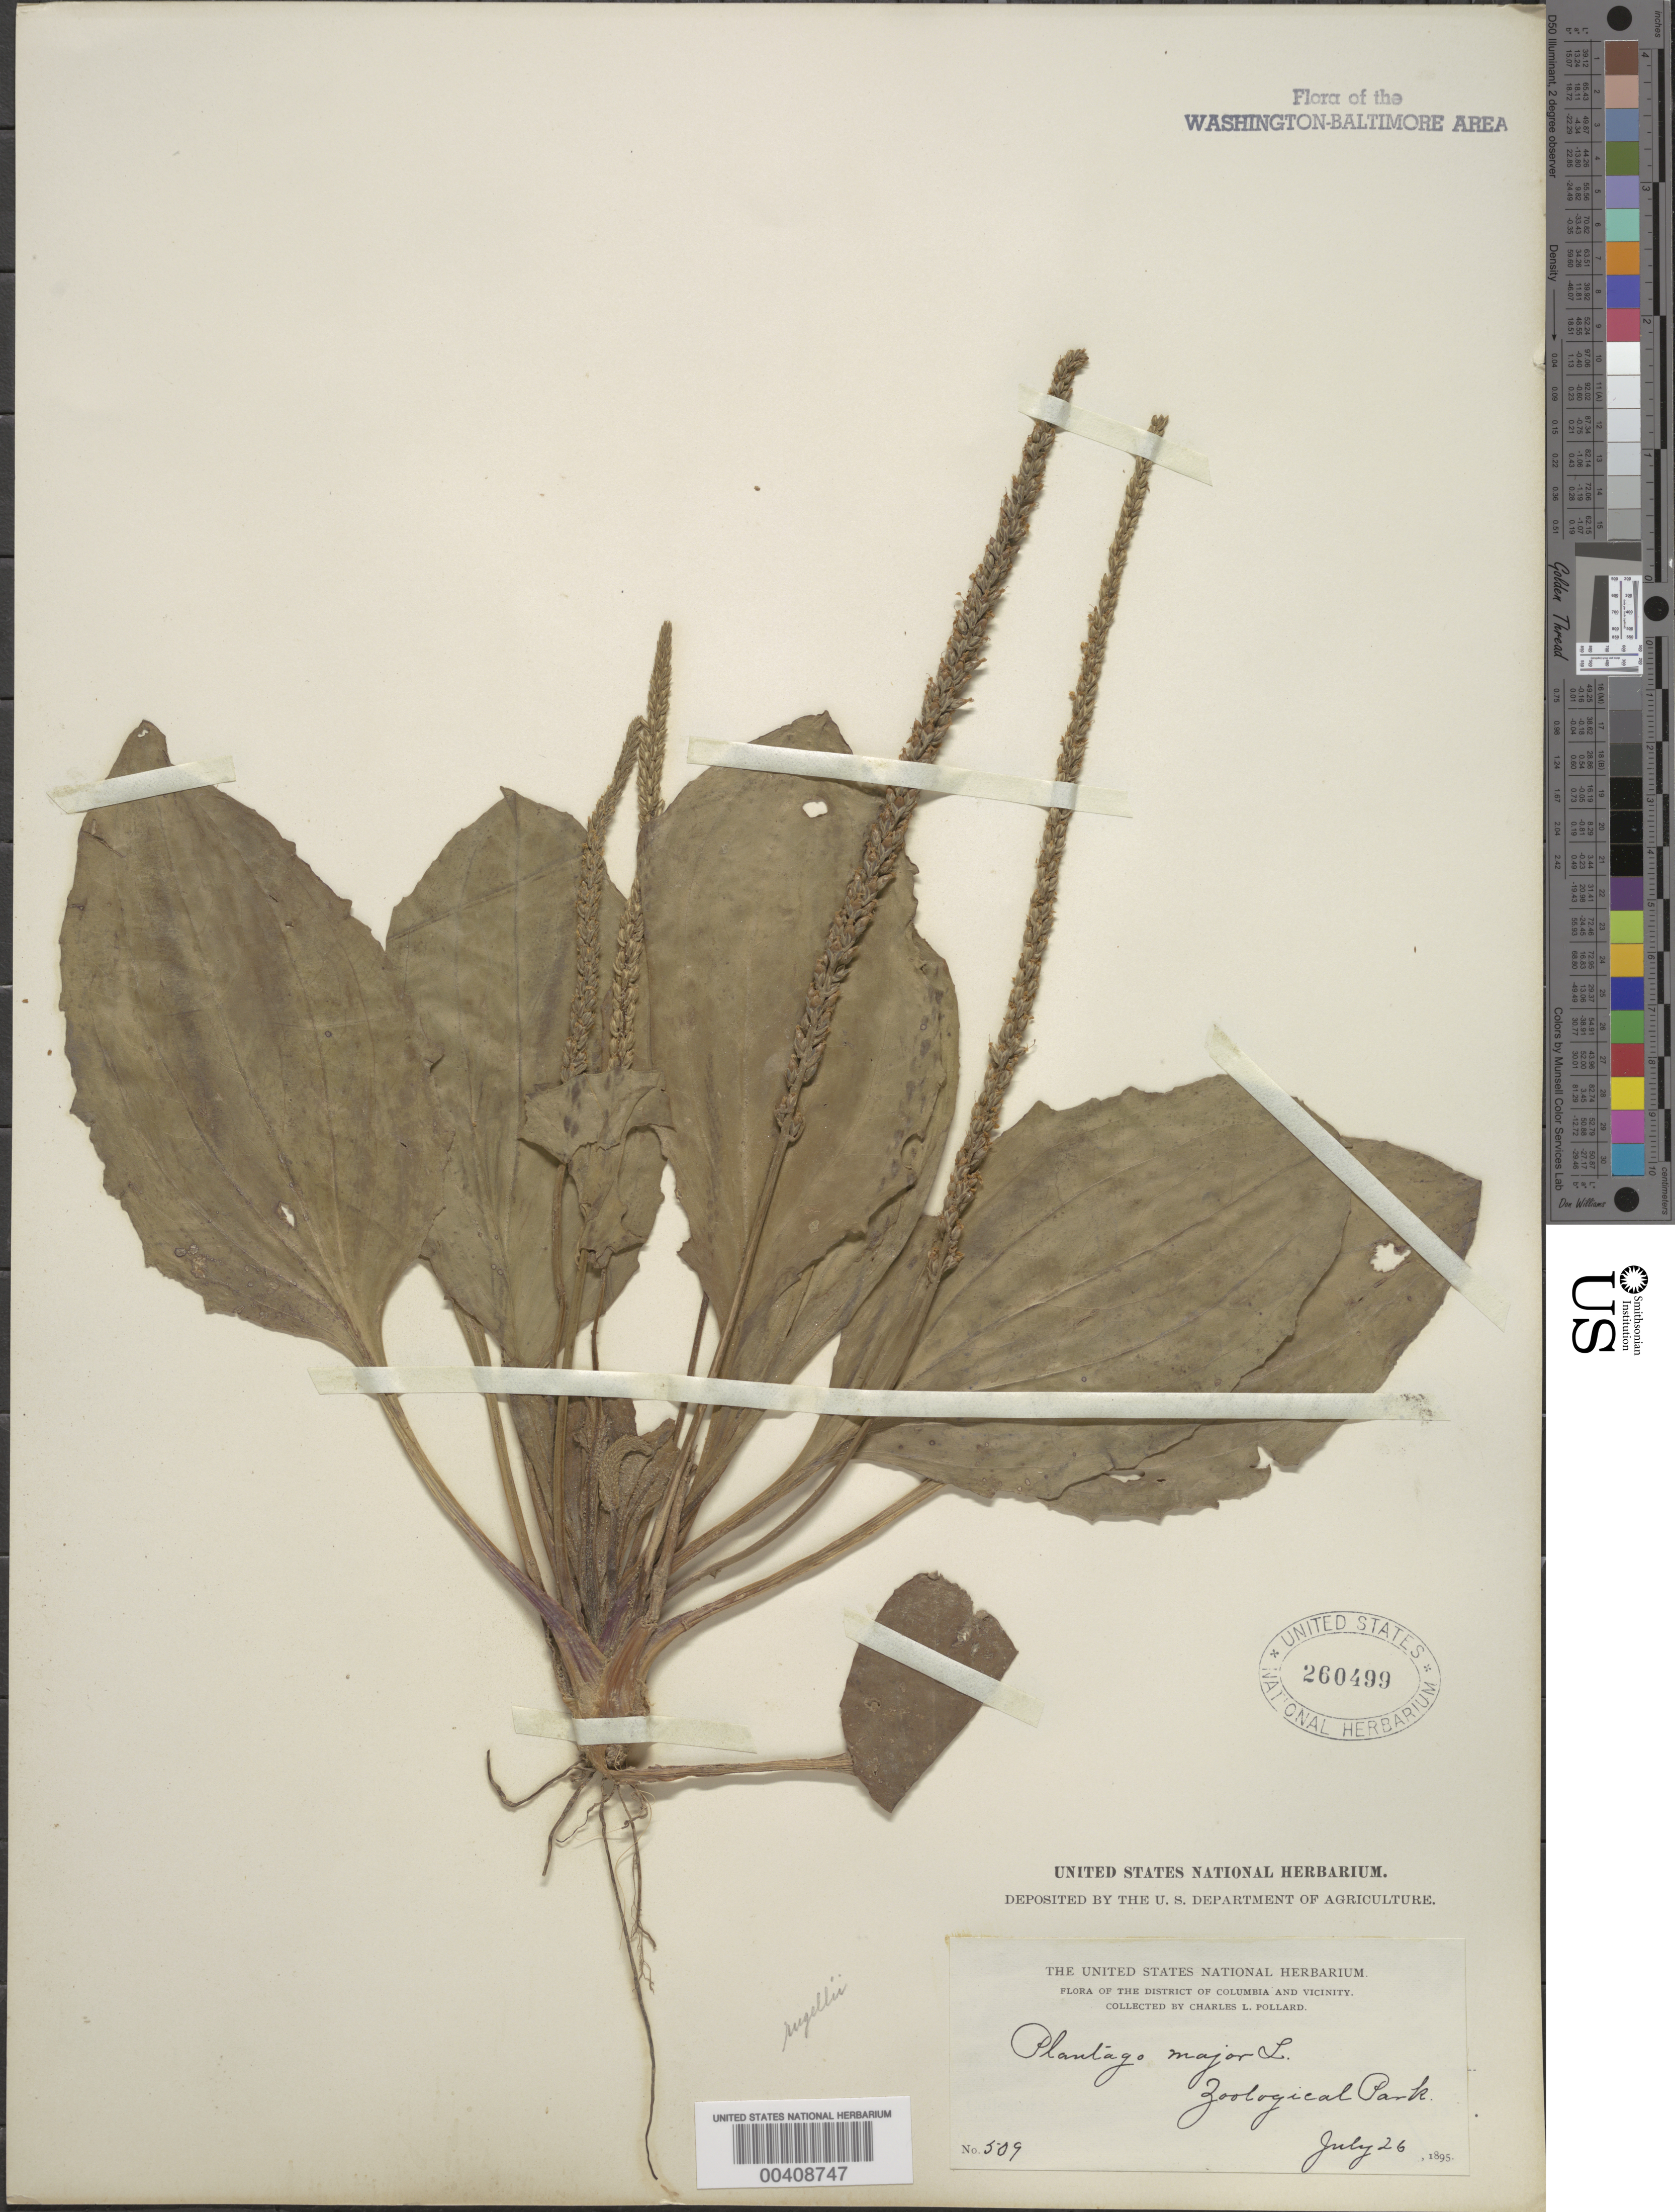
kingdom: Plantae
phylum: Tracheophyta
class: Magnoliopsida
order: Lamiales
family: Plantaginaceae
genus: Plantago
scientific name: Plantago rugelii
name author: Decne.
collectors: C. L. Pollard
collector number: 509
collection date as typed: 26 Jul 1895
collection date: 1895-07-26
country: United States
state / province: District of Columbia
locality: Zoological Park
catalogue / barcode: US 260499